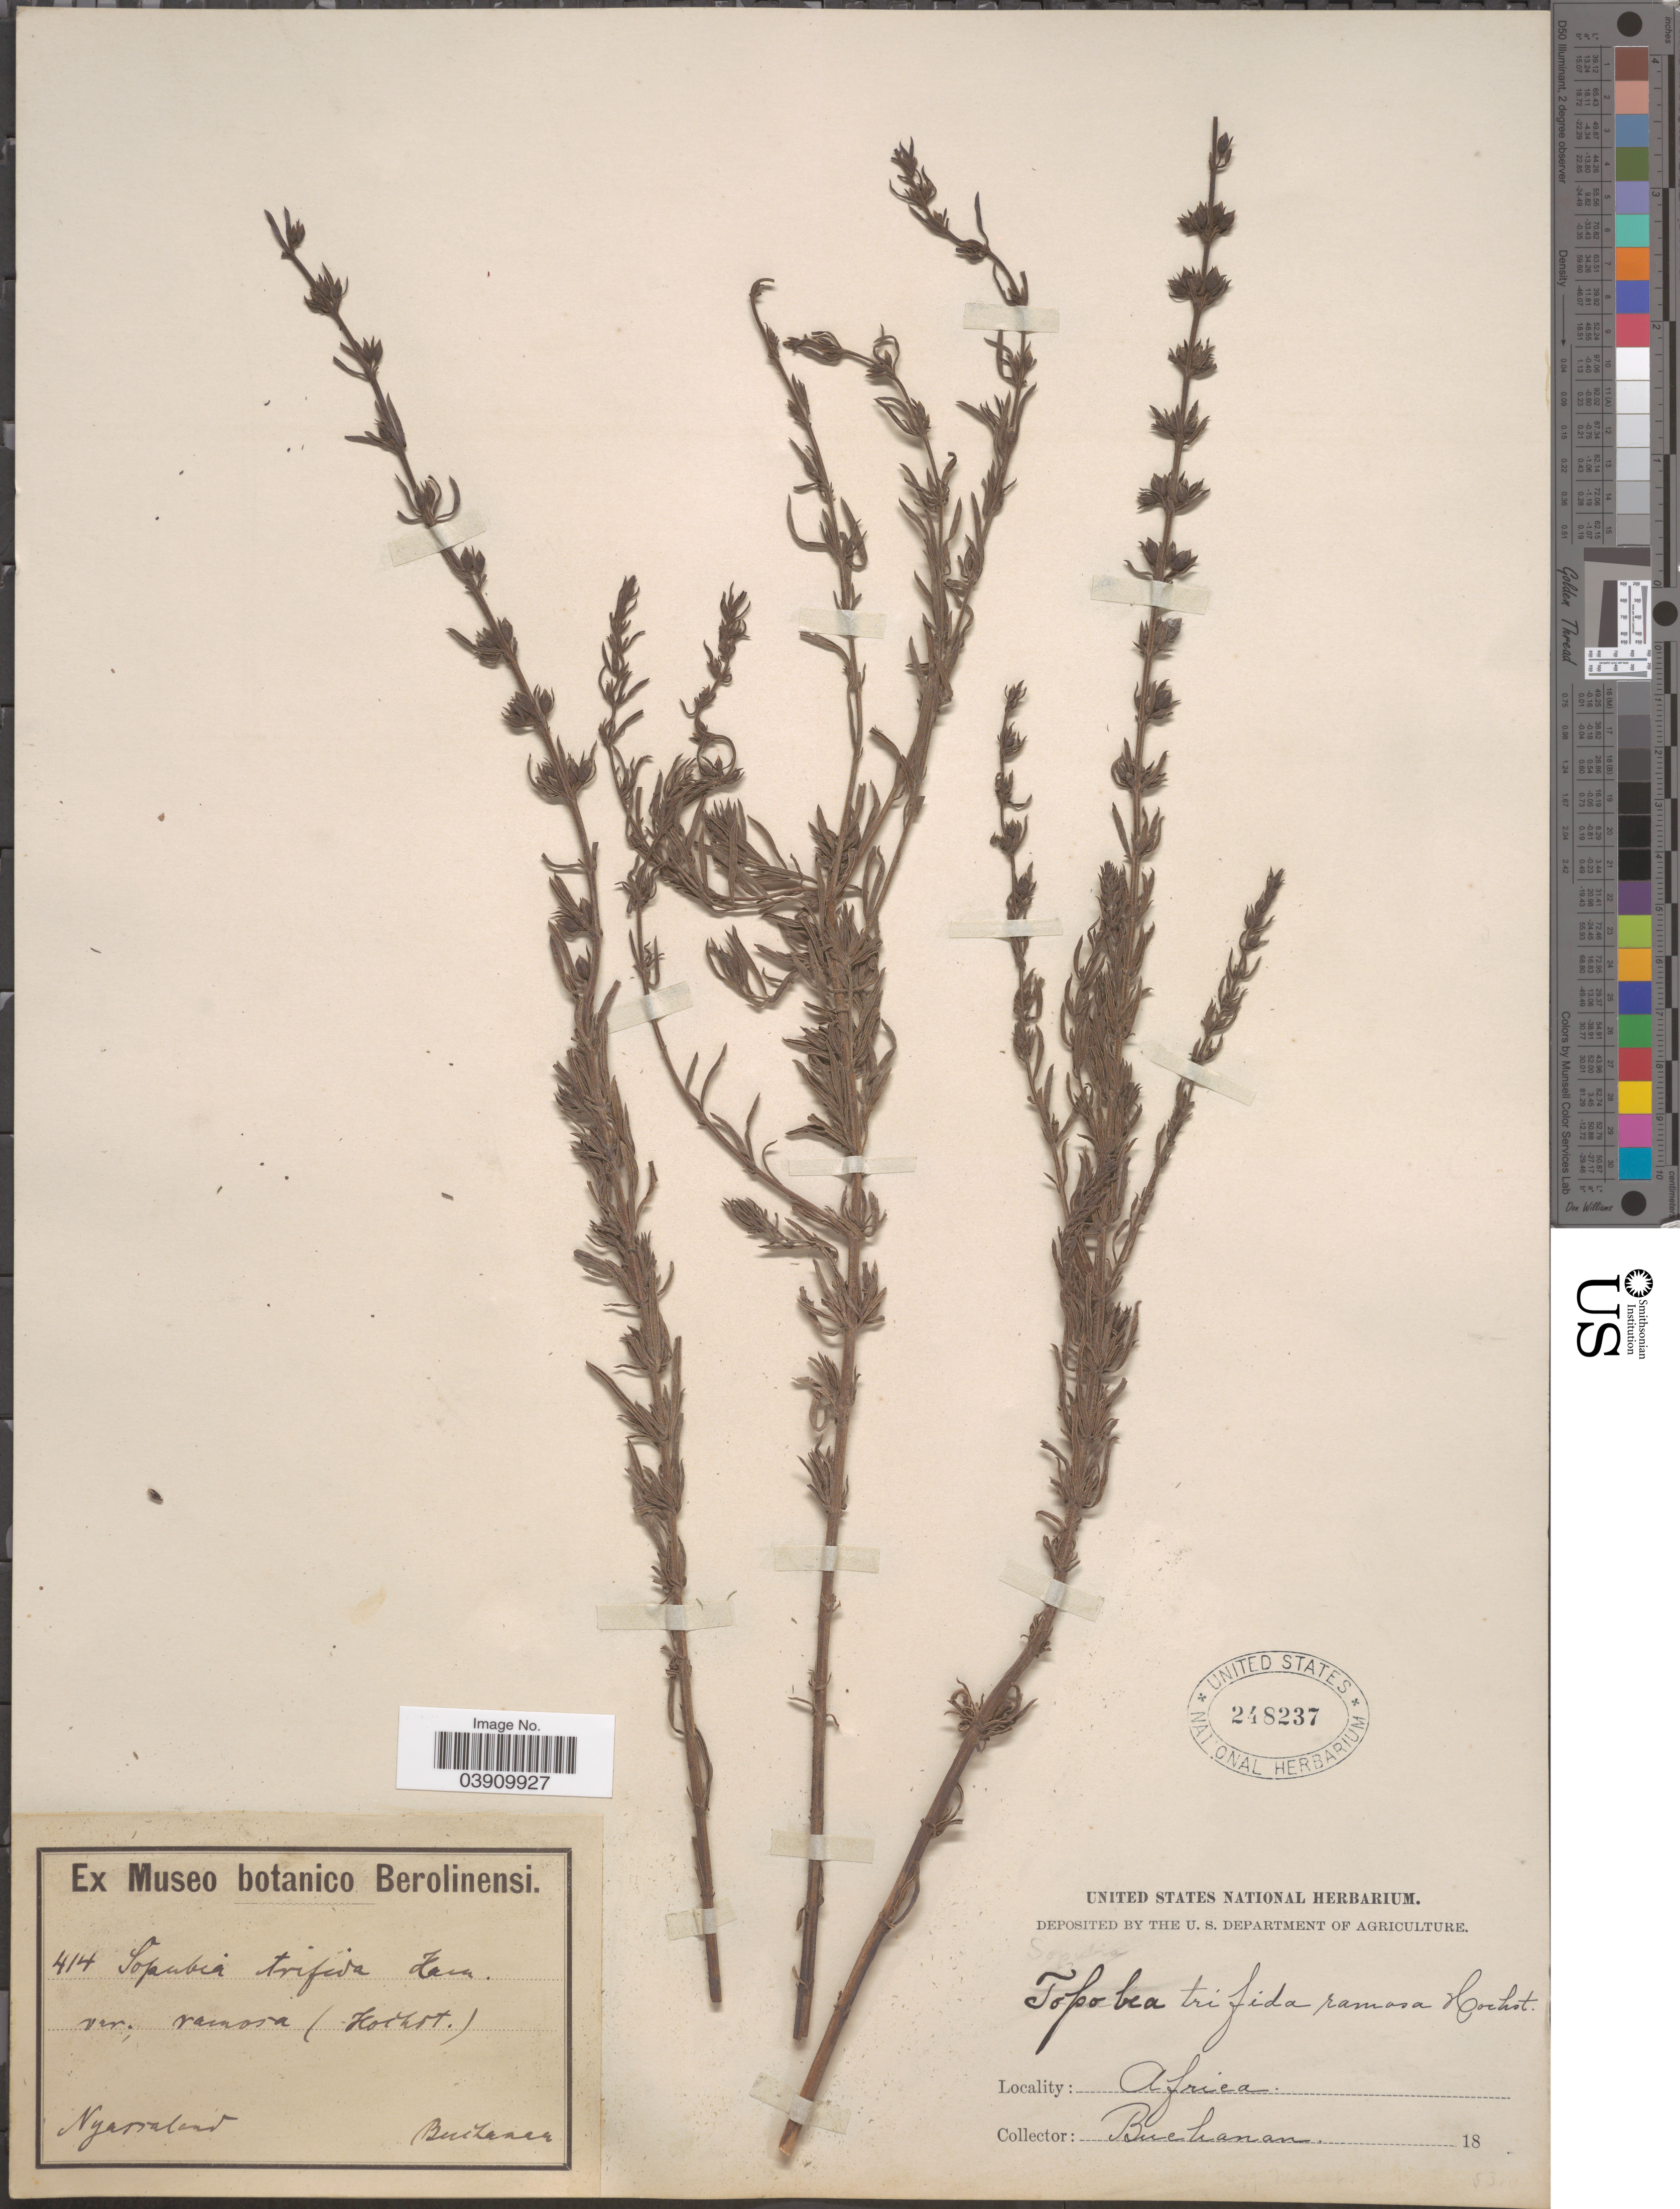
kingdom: Plantae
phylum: Tracheophyta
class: Magnoliopsida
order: Lamiales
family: Orobanchaceae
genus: Sopubia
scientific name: Sopubia ramosa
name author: (Hochst.) Hochst.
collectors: -. Buchanan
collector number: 414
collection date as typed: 18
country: Malawi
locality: Nyassaland.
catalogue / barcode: US 248237